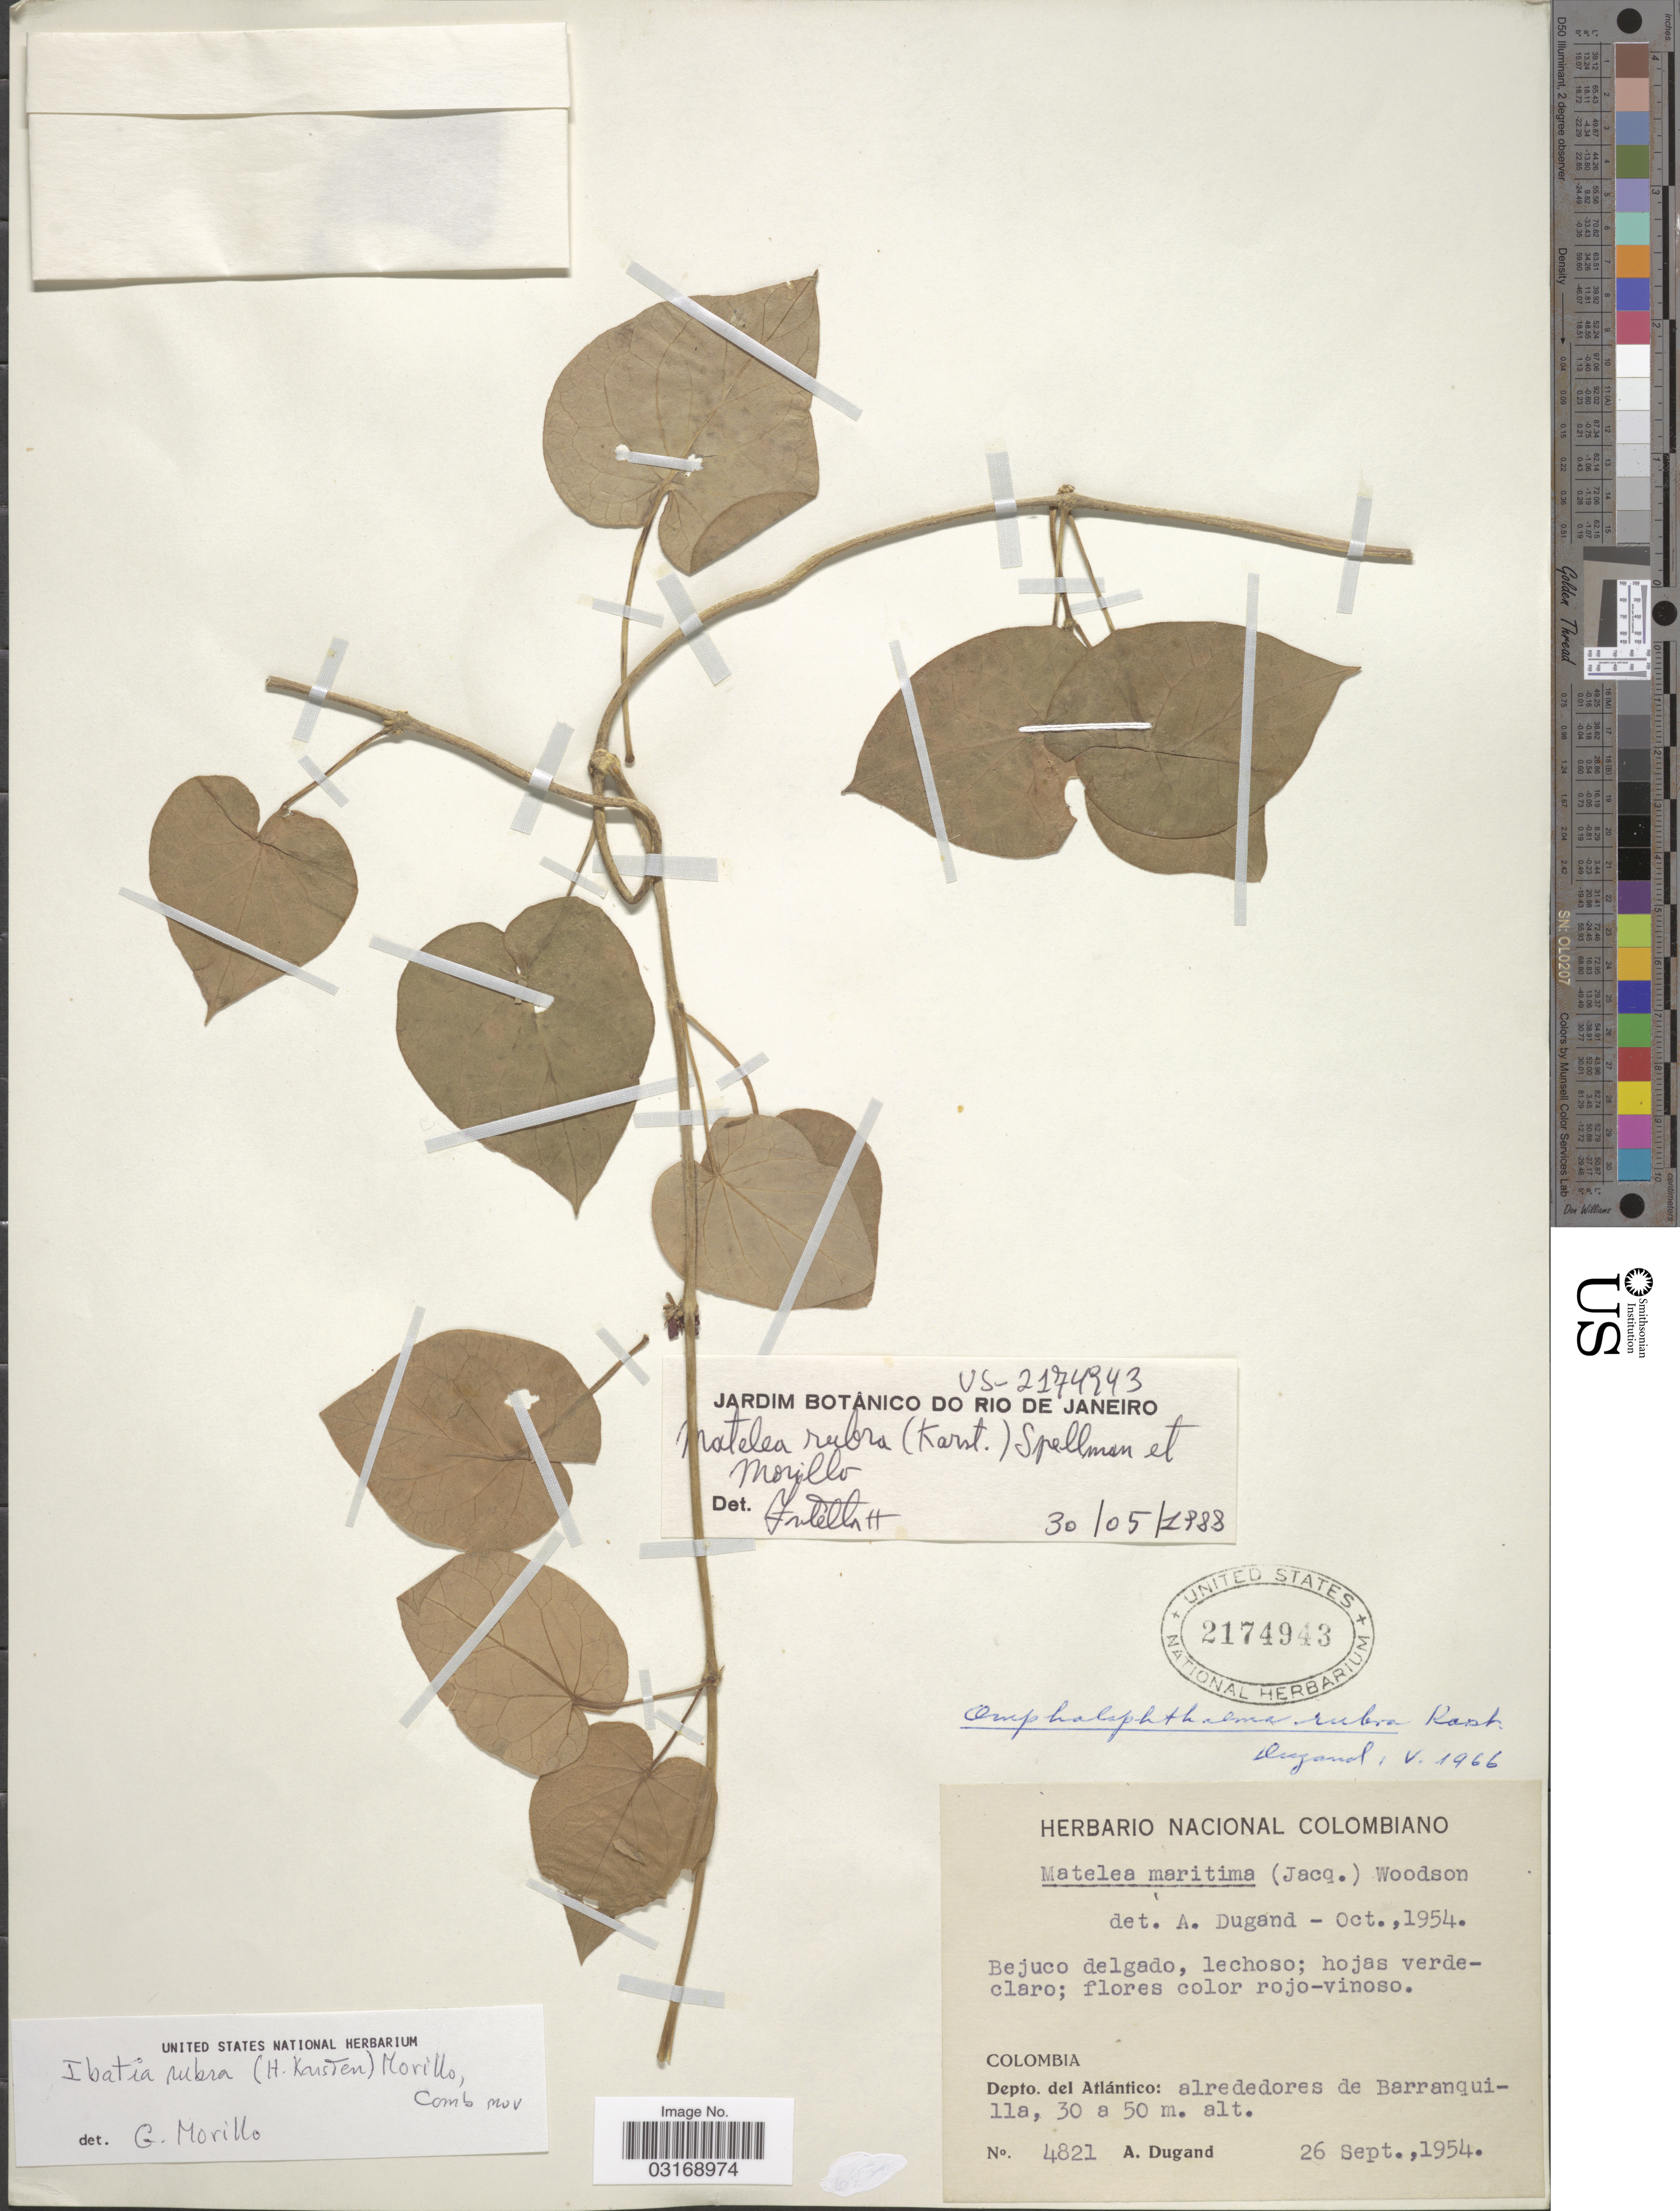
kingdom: Plantae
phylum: Tracheophyta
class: Magnoliopsida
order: Gentianales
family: Apocynaceae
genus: Ibatia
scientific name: Ibatia rubra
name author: (H. Karst.) Morillo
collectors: A. Dugand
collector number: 4821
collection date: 1954-09-26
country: Colombia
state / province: Atlántico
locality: Depto. del Atlántico: alrededores de Barranquilla.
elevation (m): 30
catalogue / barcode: US 2174943